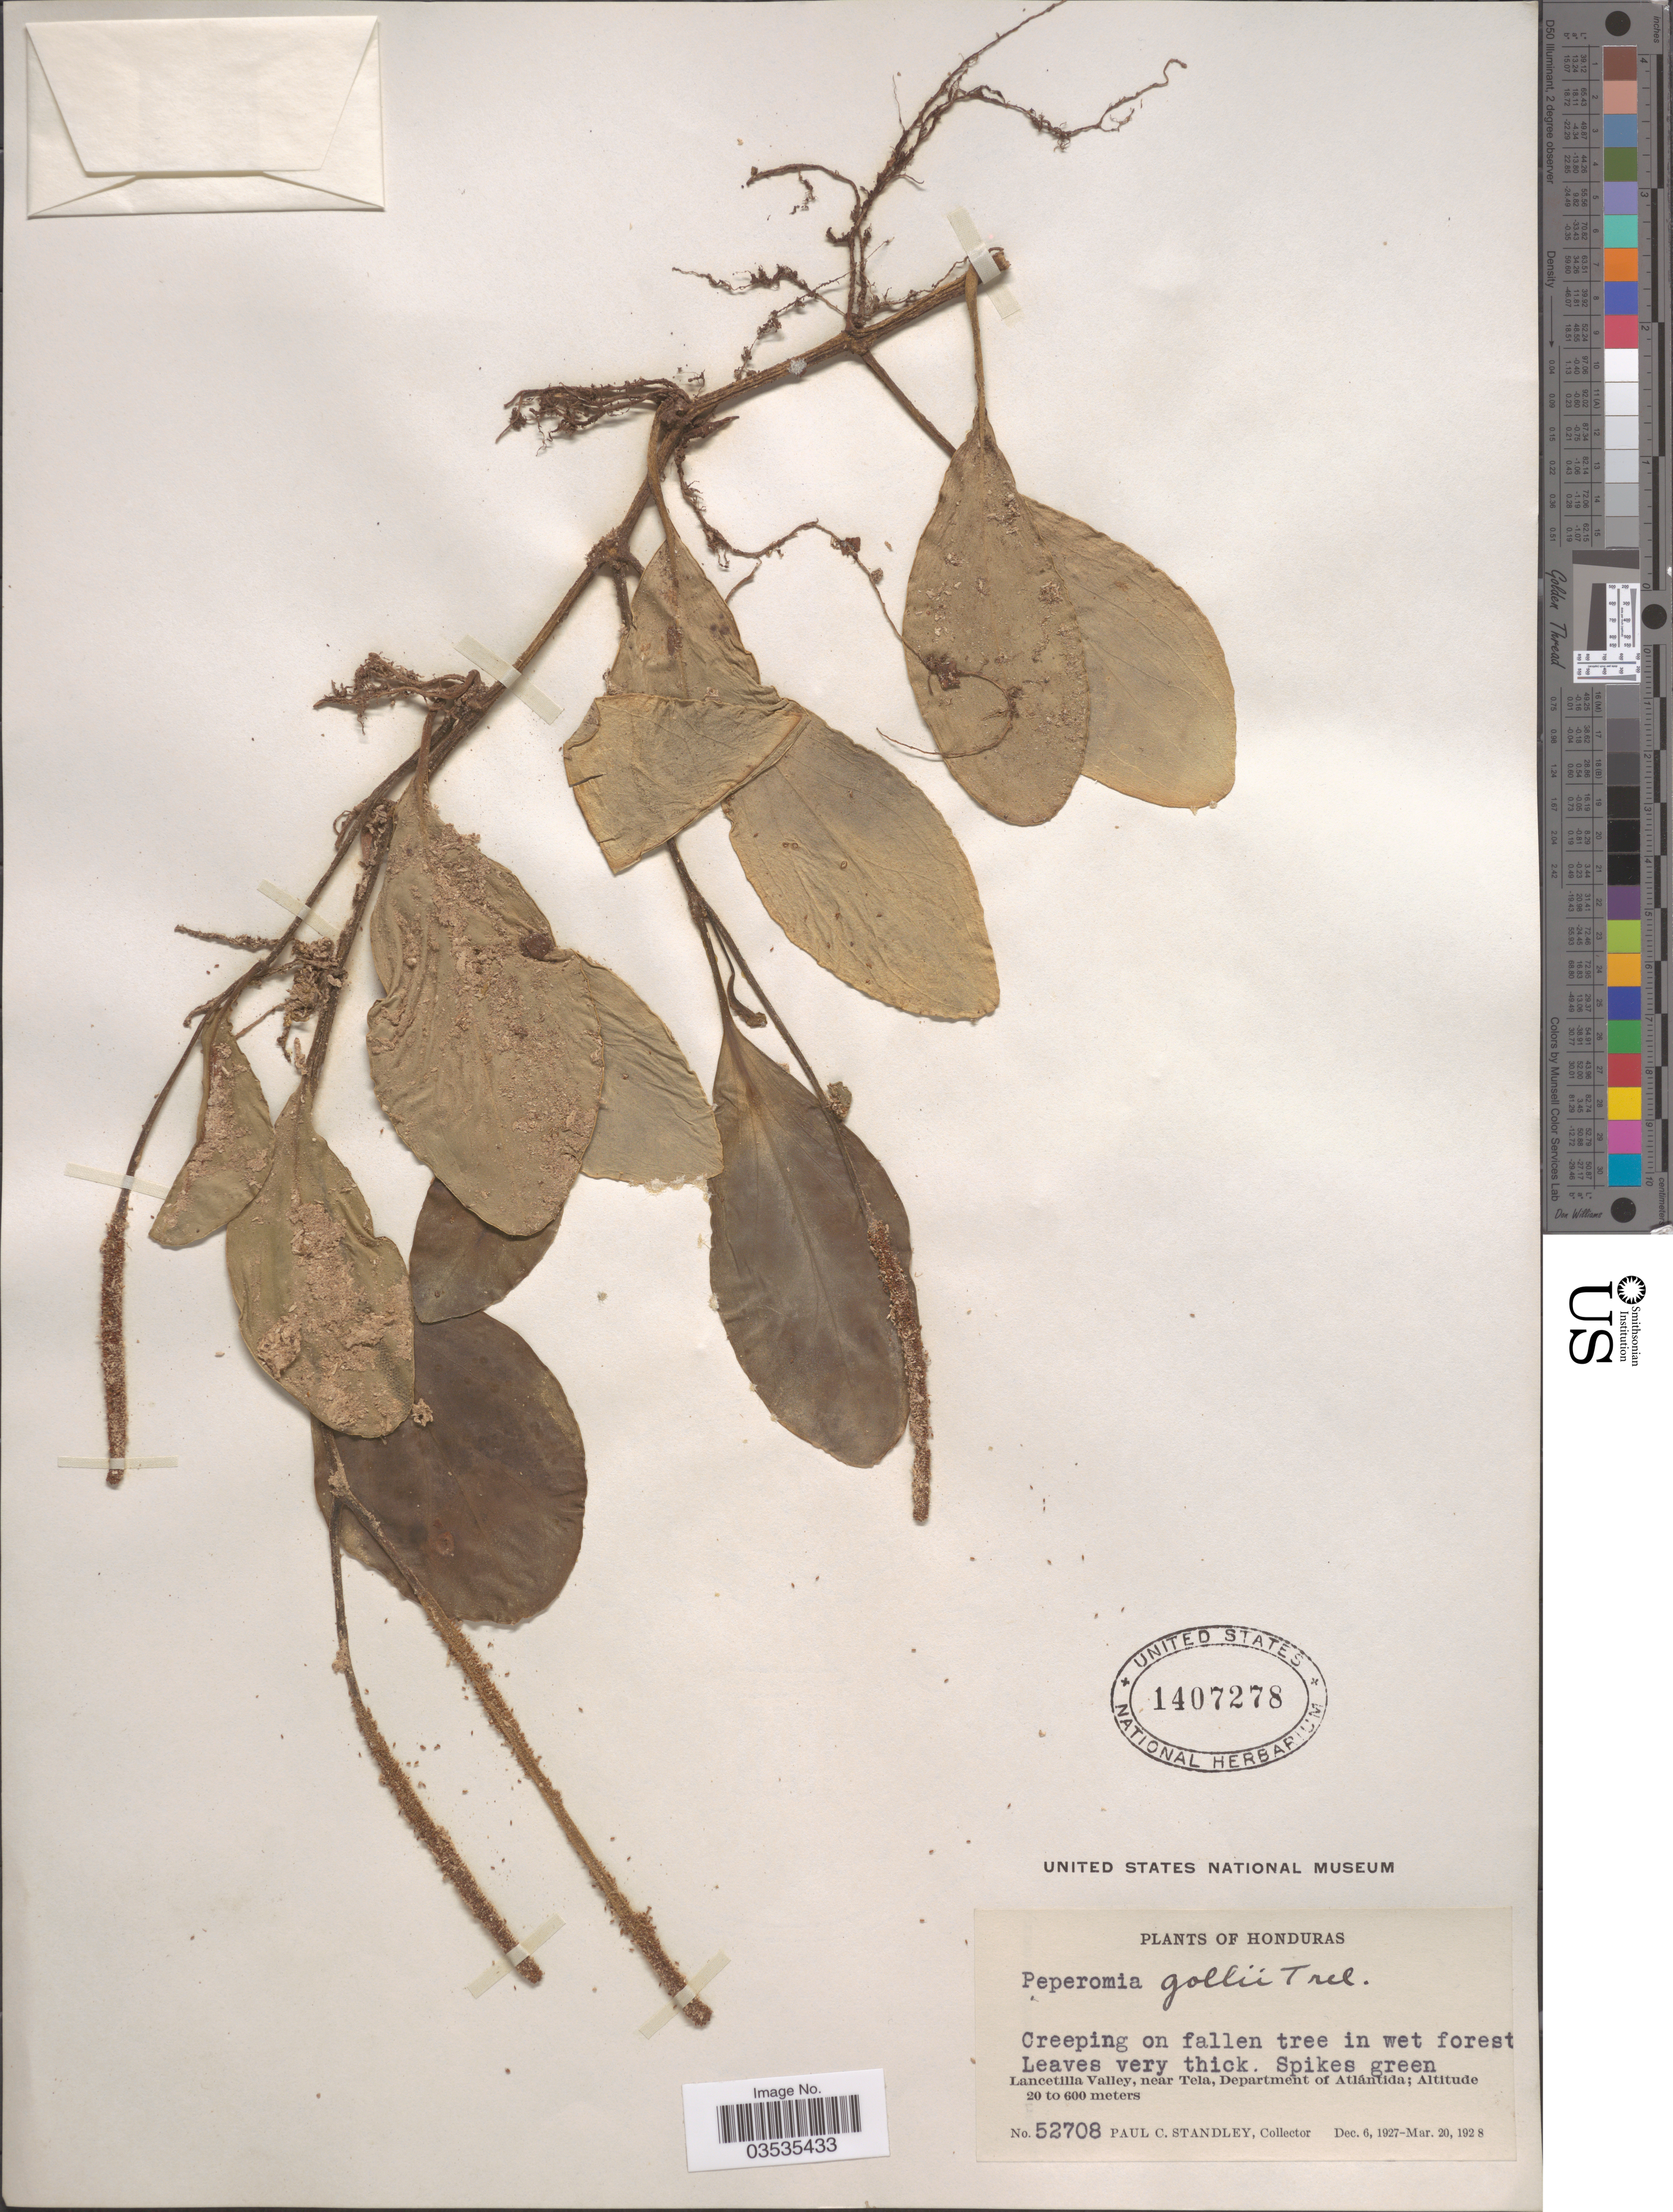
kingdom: Plantae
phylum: Tracheophyta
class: Magnoliopsida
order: Piperales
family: Piperaceae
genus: Peperomia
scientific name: Peperomia gollii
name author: Trel.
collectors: P. C. Standley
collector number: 52708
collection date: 1927-12-06/1928-03-20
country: Honduras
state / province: Atlantida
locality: Lancetilla Valley, near Tela, Department of Atlántida.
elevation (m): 20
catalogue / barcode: US 1407278